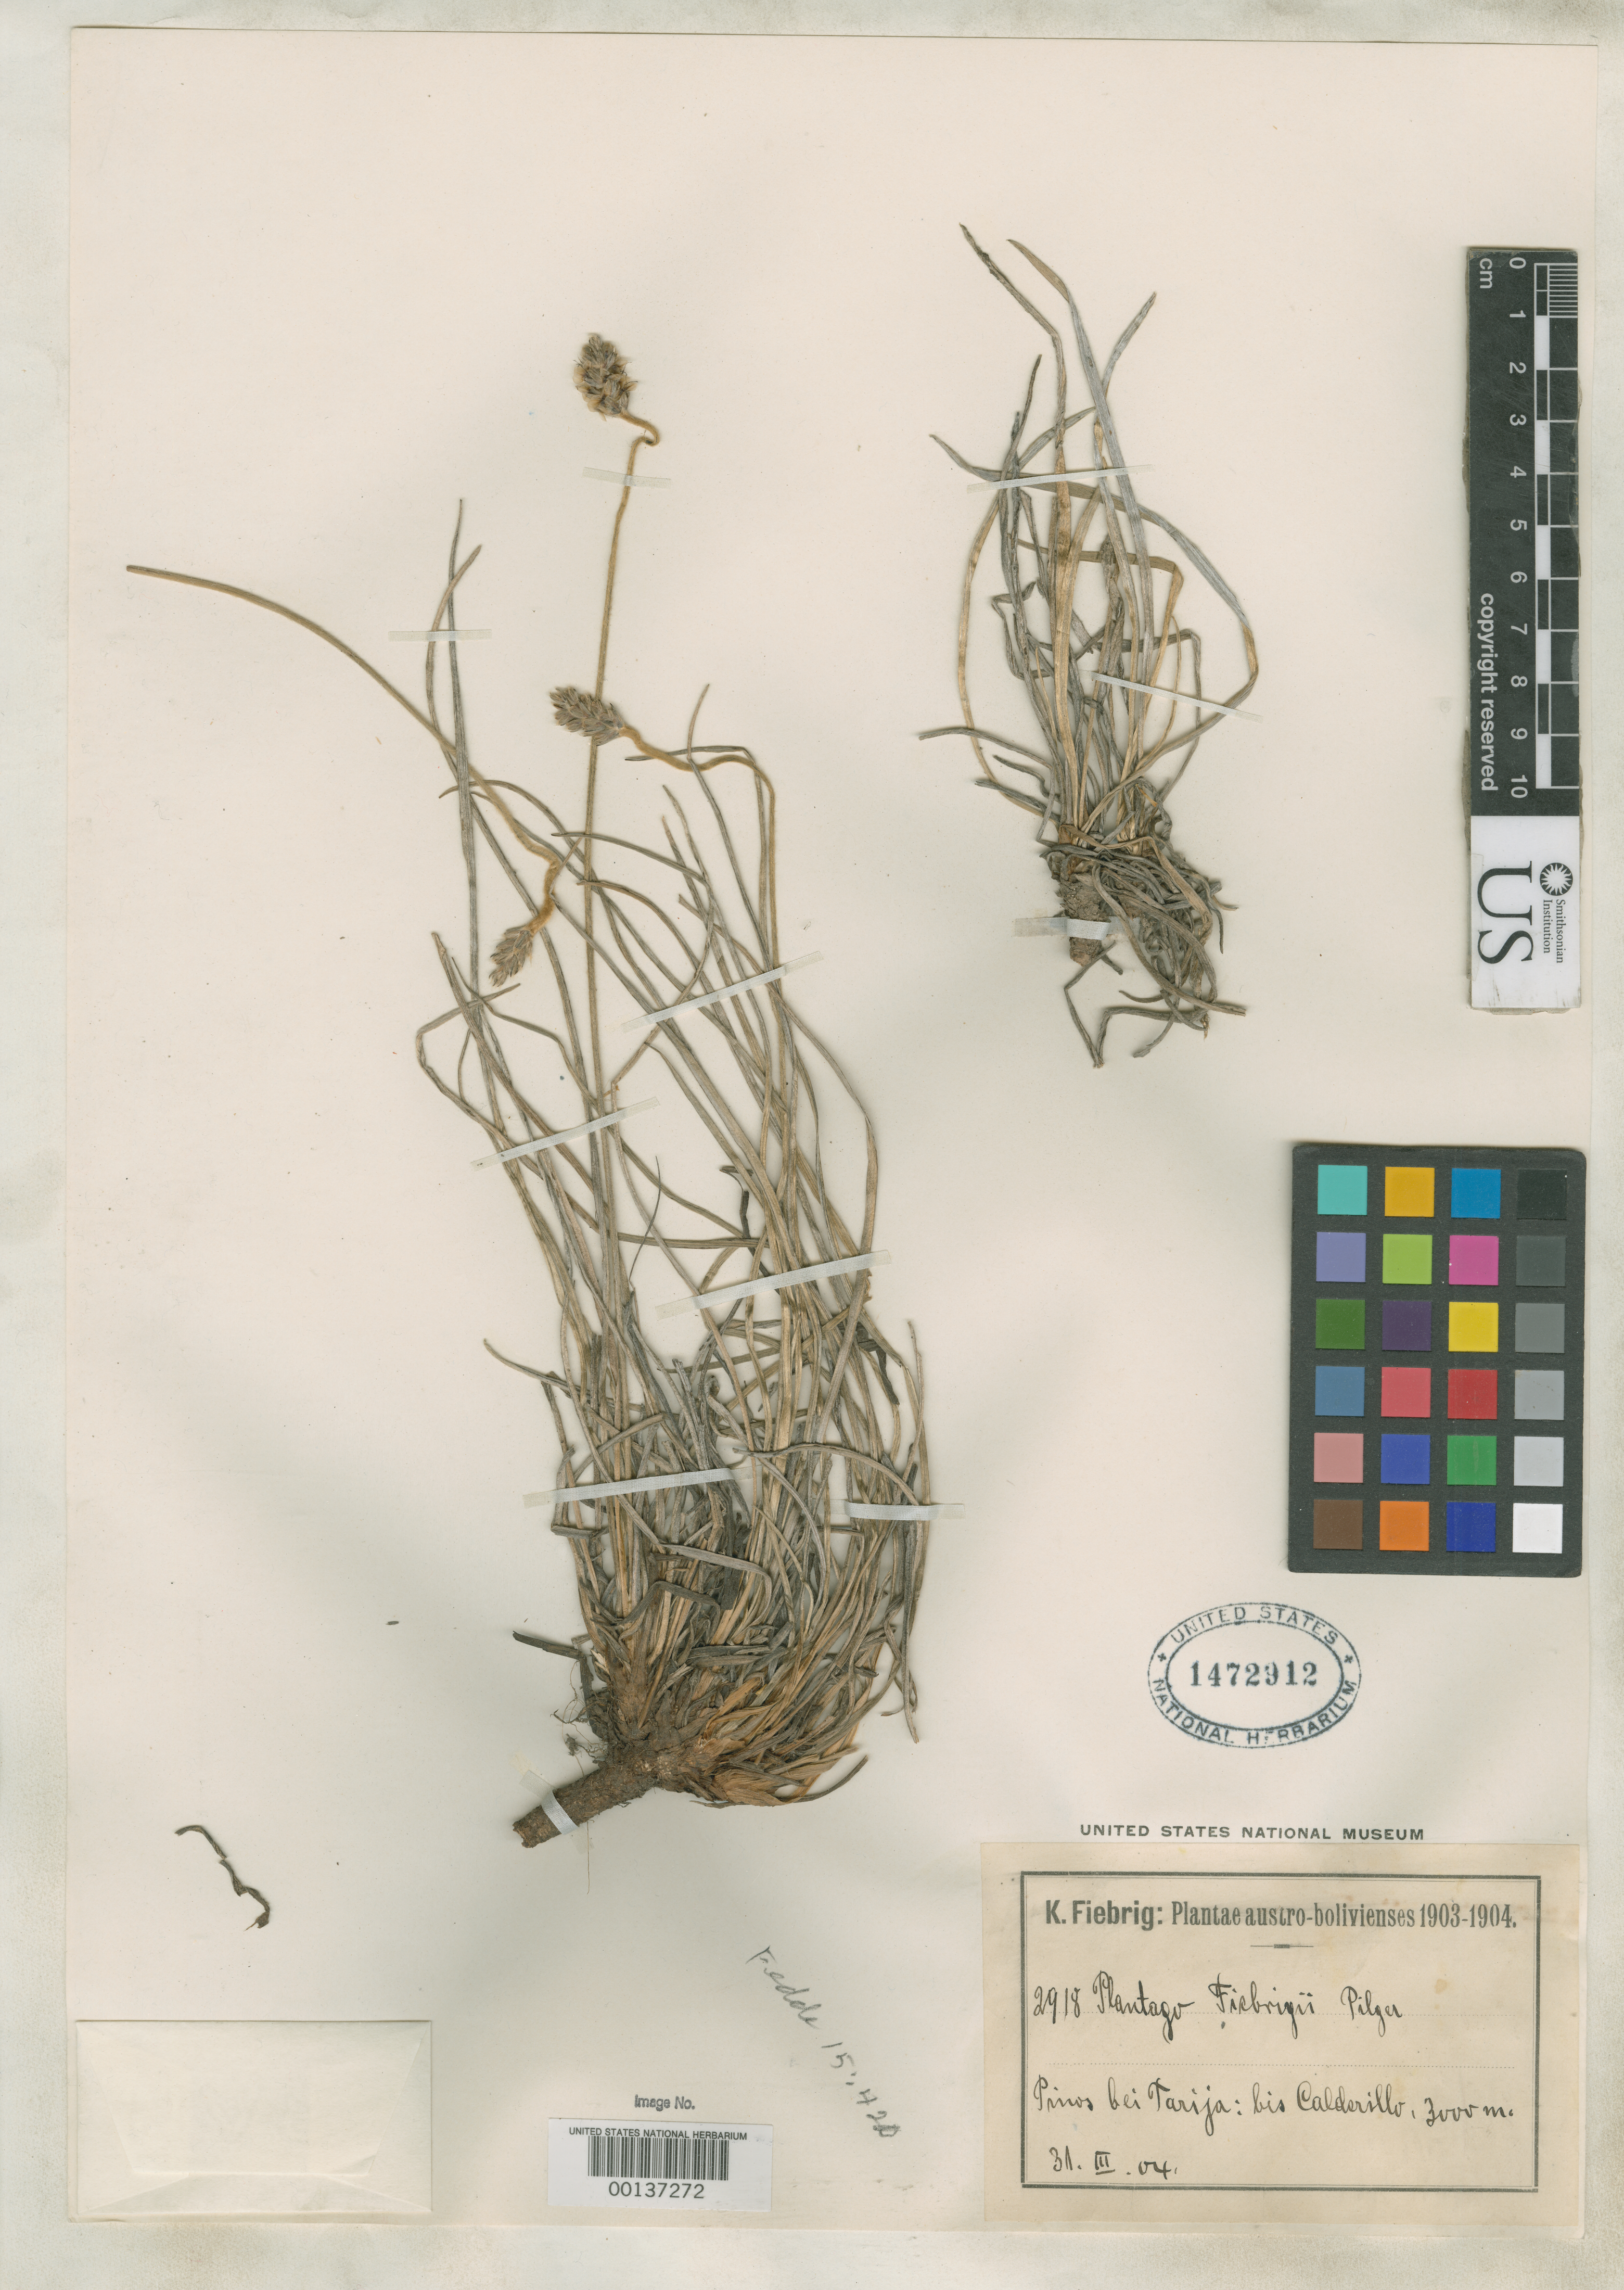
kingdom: Plantae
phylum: Tracheophyta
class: Magnoliopsida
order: Lamiales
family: Plantaginaceae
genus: Plantago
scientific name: Plantago fiebrigii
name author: Pilg.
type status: Isotype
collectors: K. Fiebrig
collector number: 2918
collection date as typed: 31 Mar 1904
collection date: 1904-03-31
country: Bolivia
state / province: Tarija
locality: Calderillo, Southern Bolivia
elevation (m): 300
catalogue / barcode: US 1472912